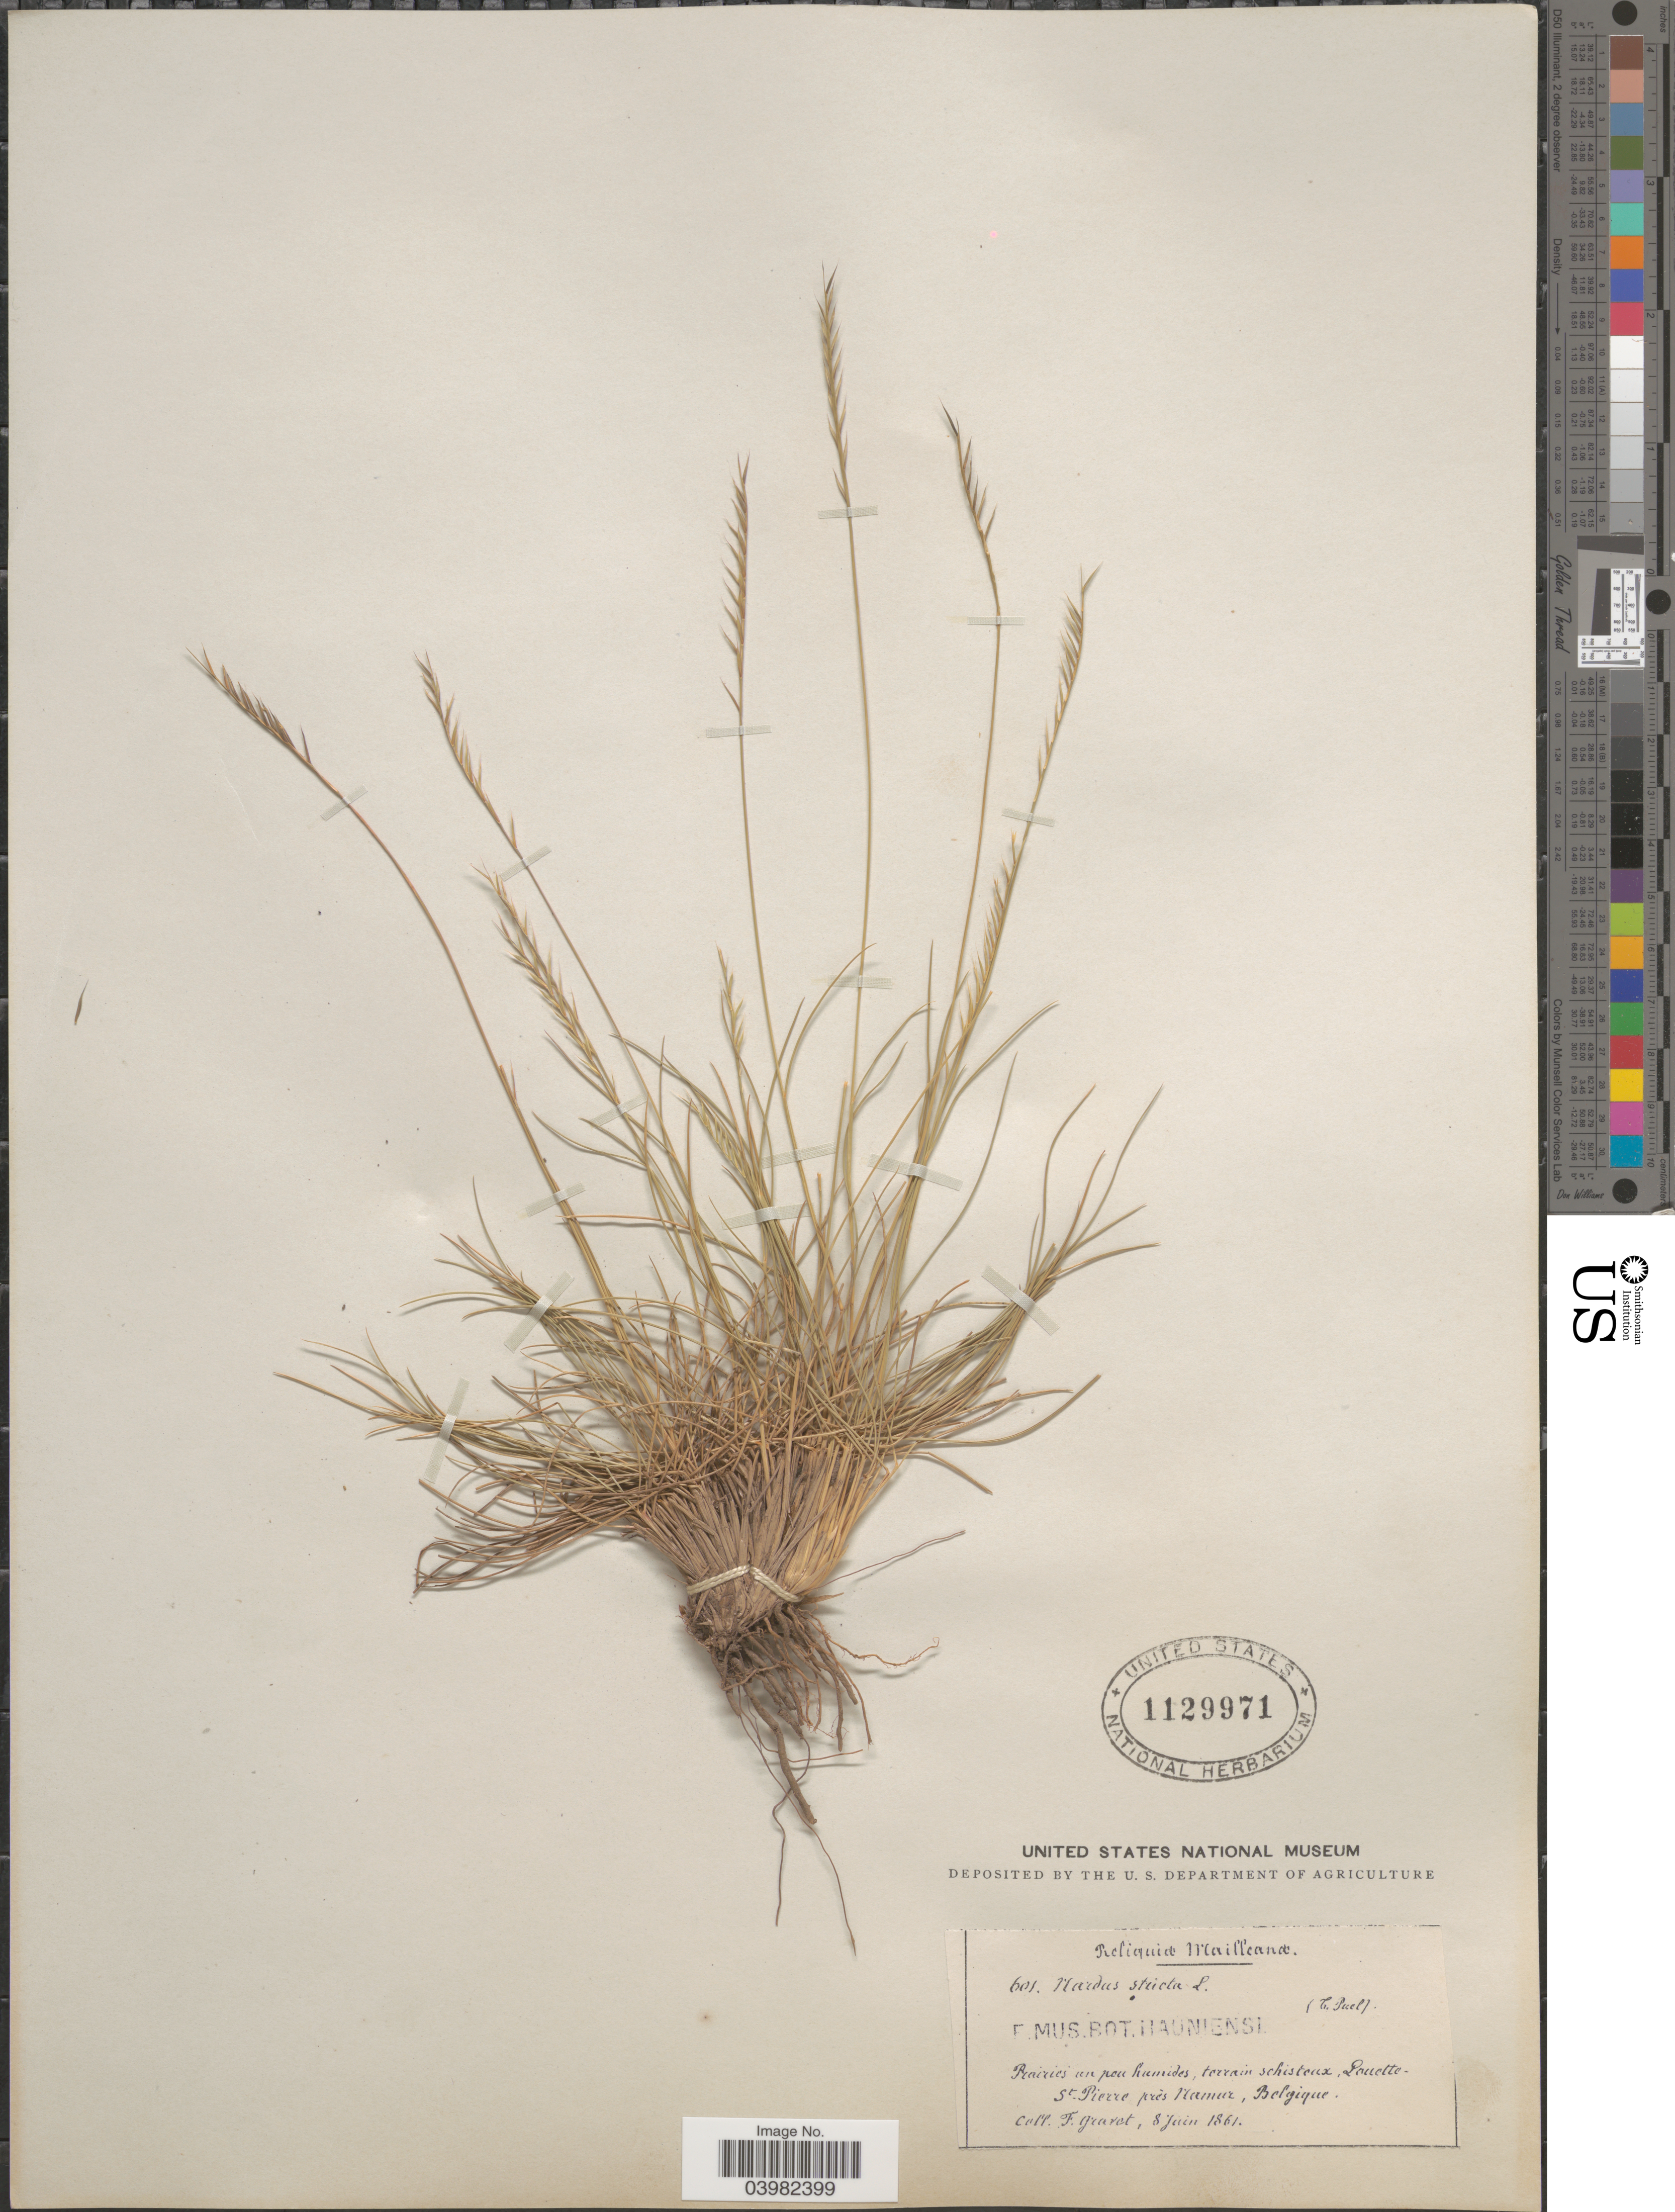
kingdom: Plantae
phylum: Tracheophyta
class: Liliopsida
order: Poales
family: Poaceae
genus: Nardus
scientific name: Nardus stricta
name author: L.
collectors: F. Gravet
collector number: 601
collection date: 1861-06-08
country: Belgium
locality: Prairies un peu humides schisteux, Louette-St. Pierre près Namur.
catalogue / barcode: US 1129971